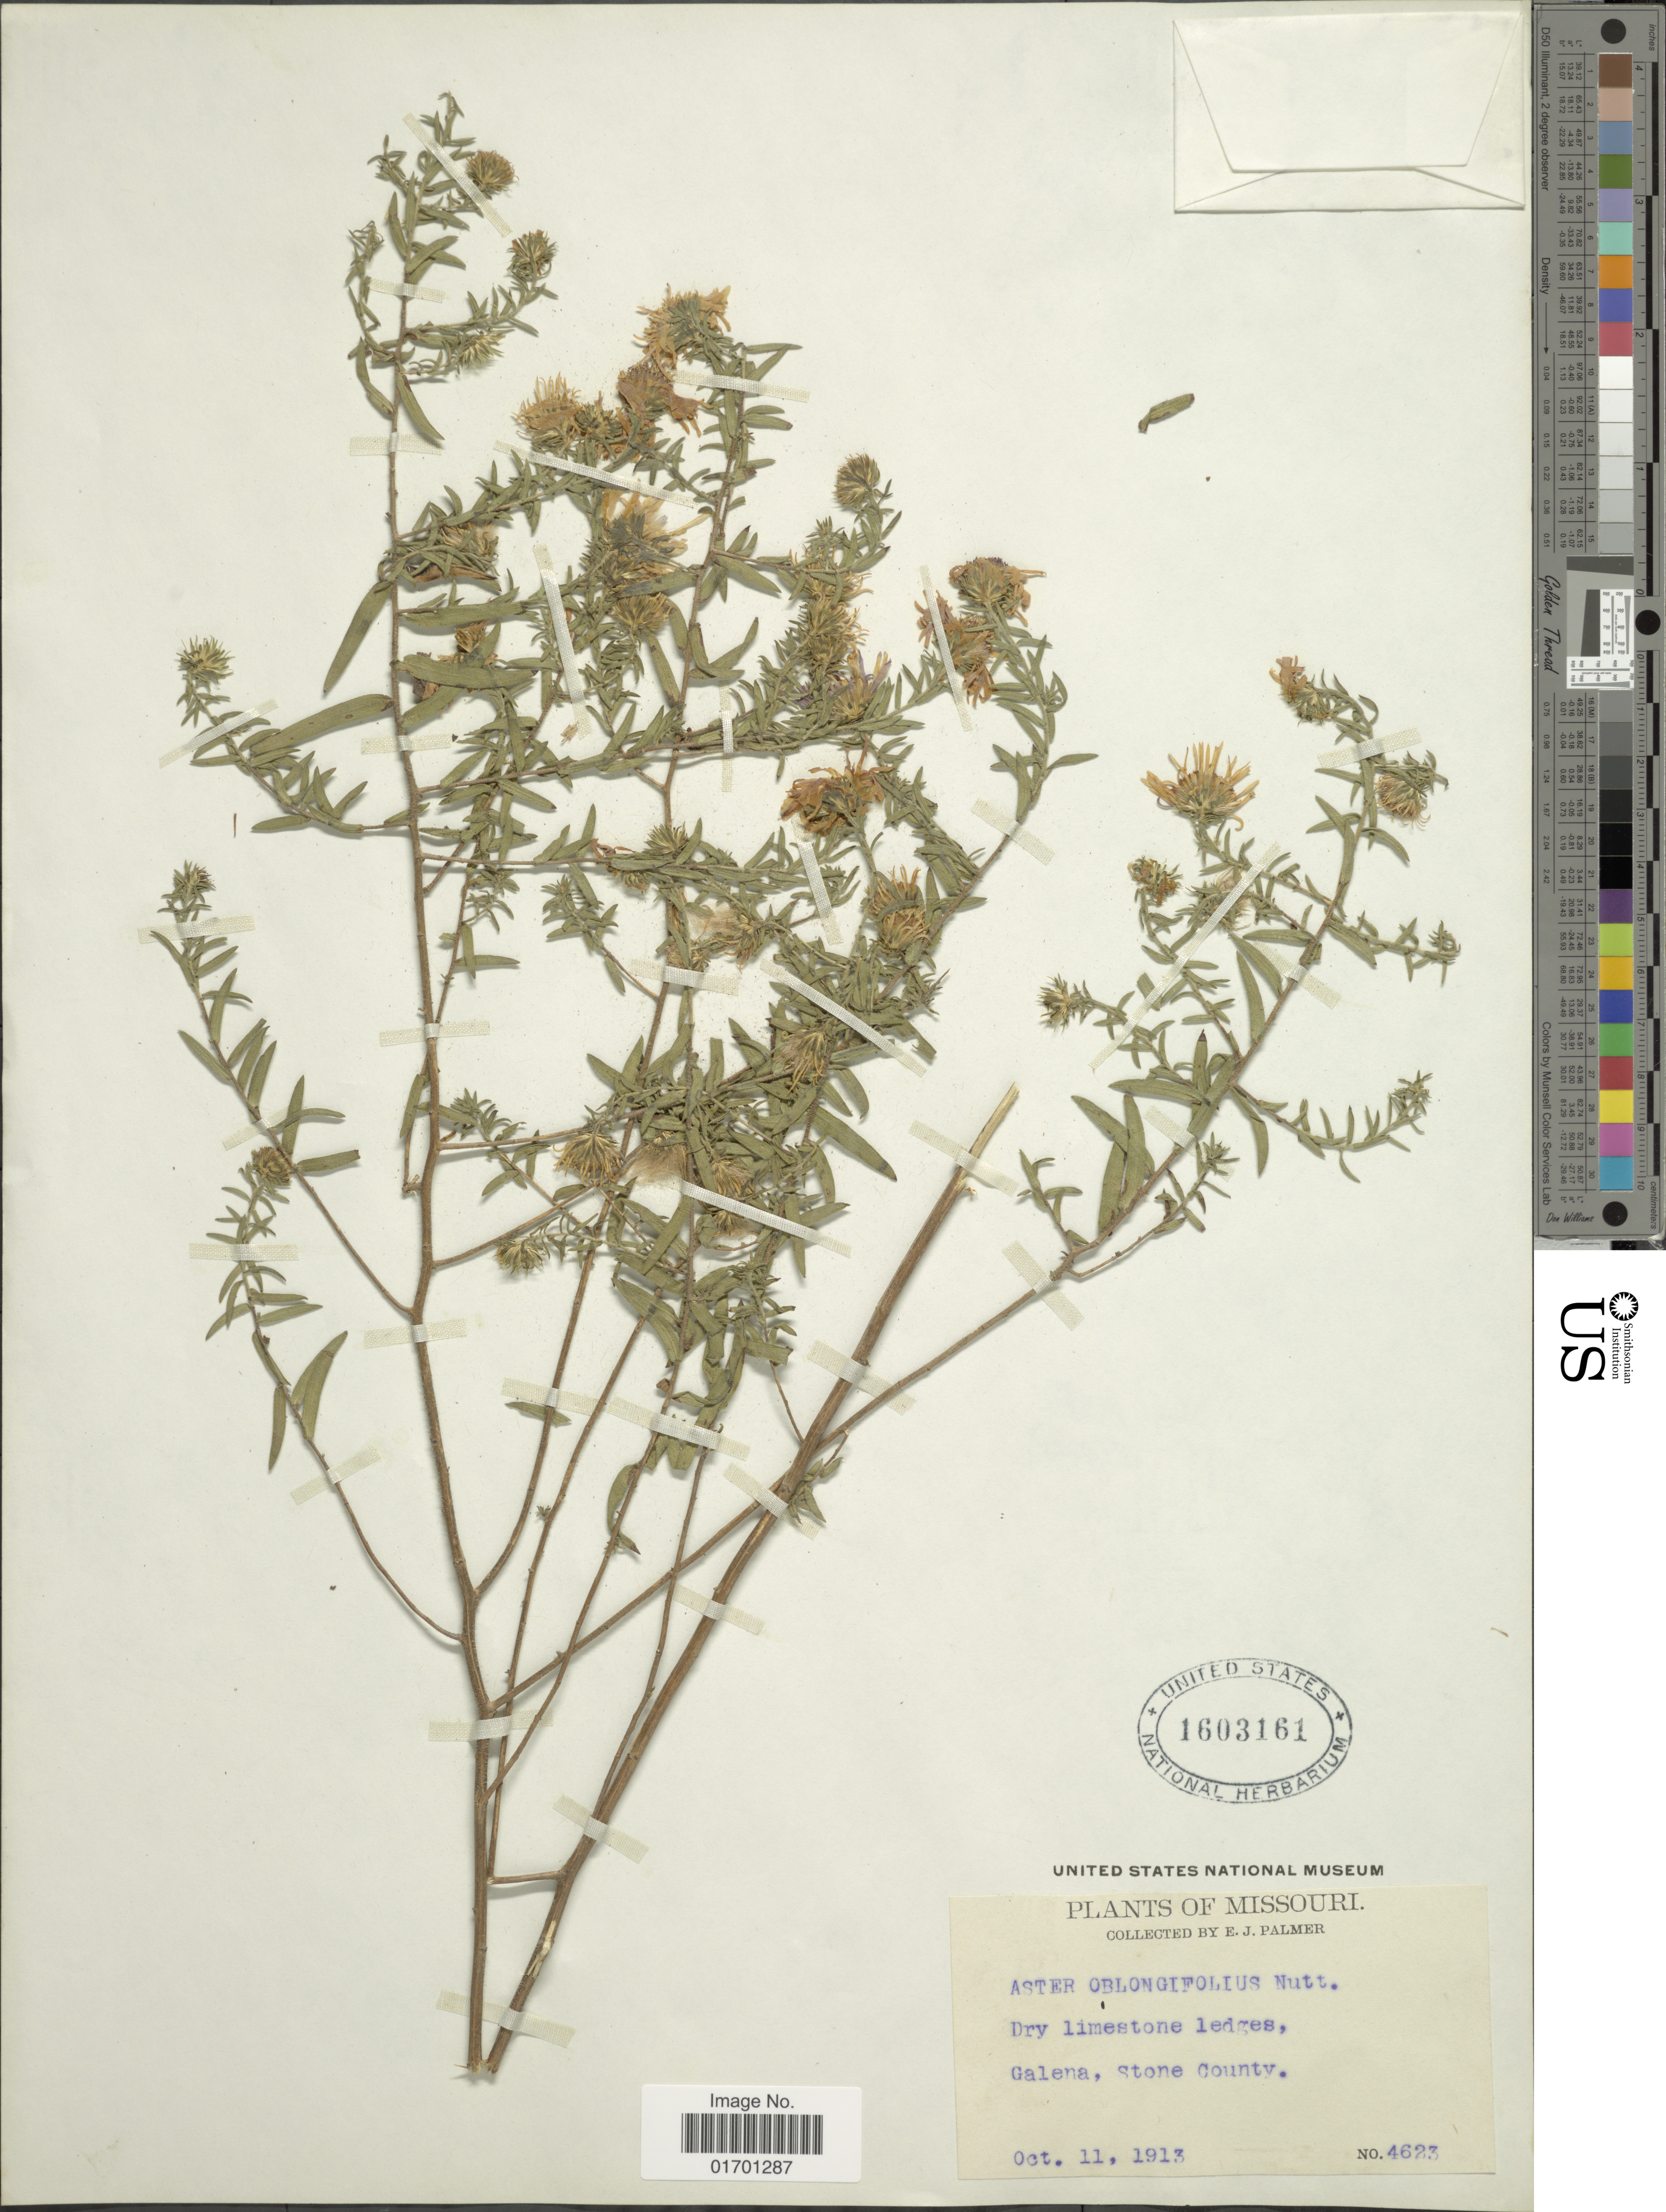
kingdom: Plantae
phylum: Tracheophyta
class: Magnoliopsida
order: Asterales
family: Asteraceae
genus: Symphyotrichum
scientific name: Symphyotrichum oblongifolium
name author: (Nutt.) G.L. Nesom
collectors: E. J. Palmer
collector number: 4623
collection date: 1913-10-11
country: United States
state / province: Missouri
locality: Dry limestone Ledges, Galena, Stone County.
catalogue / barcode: US 1603161